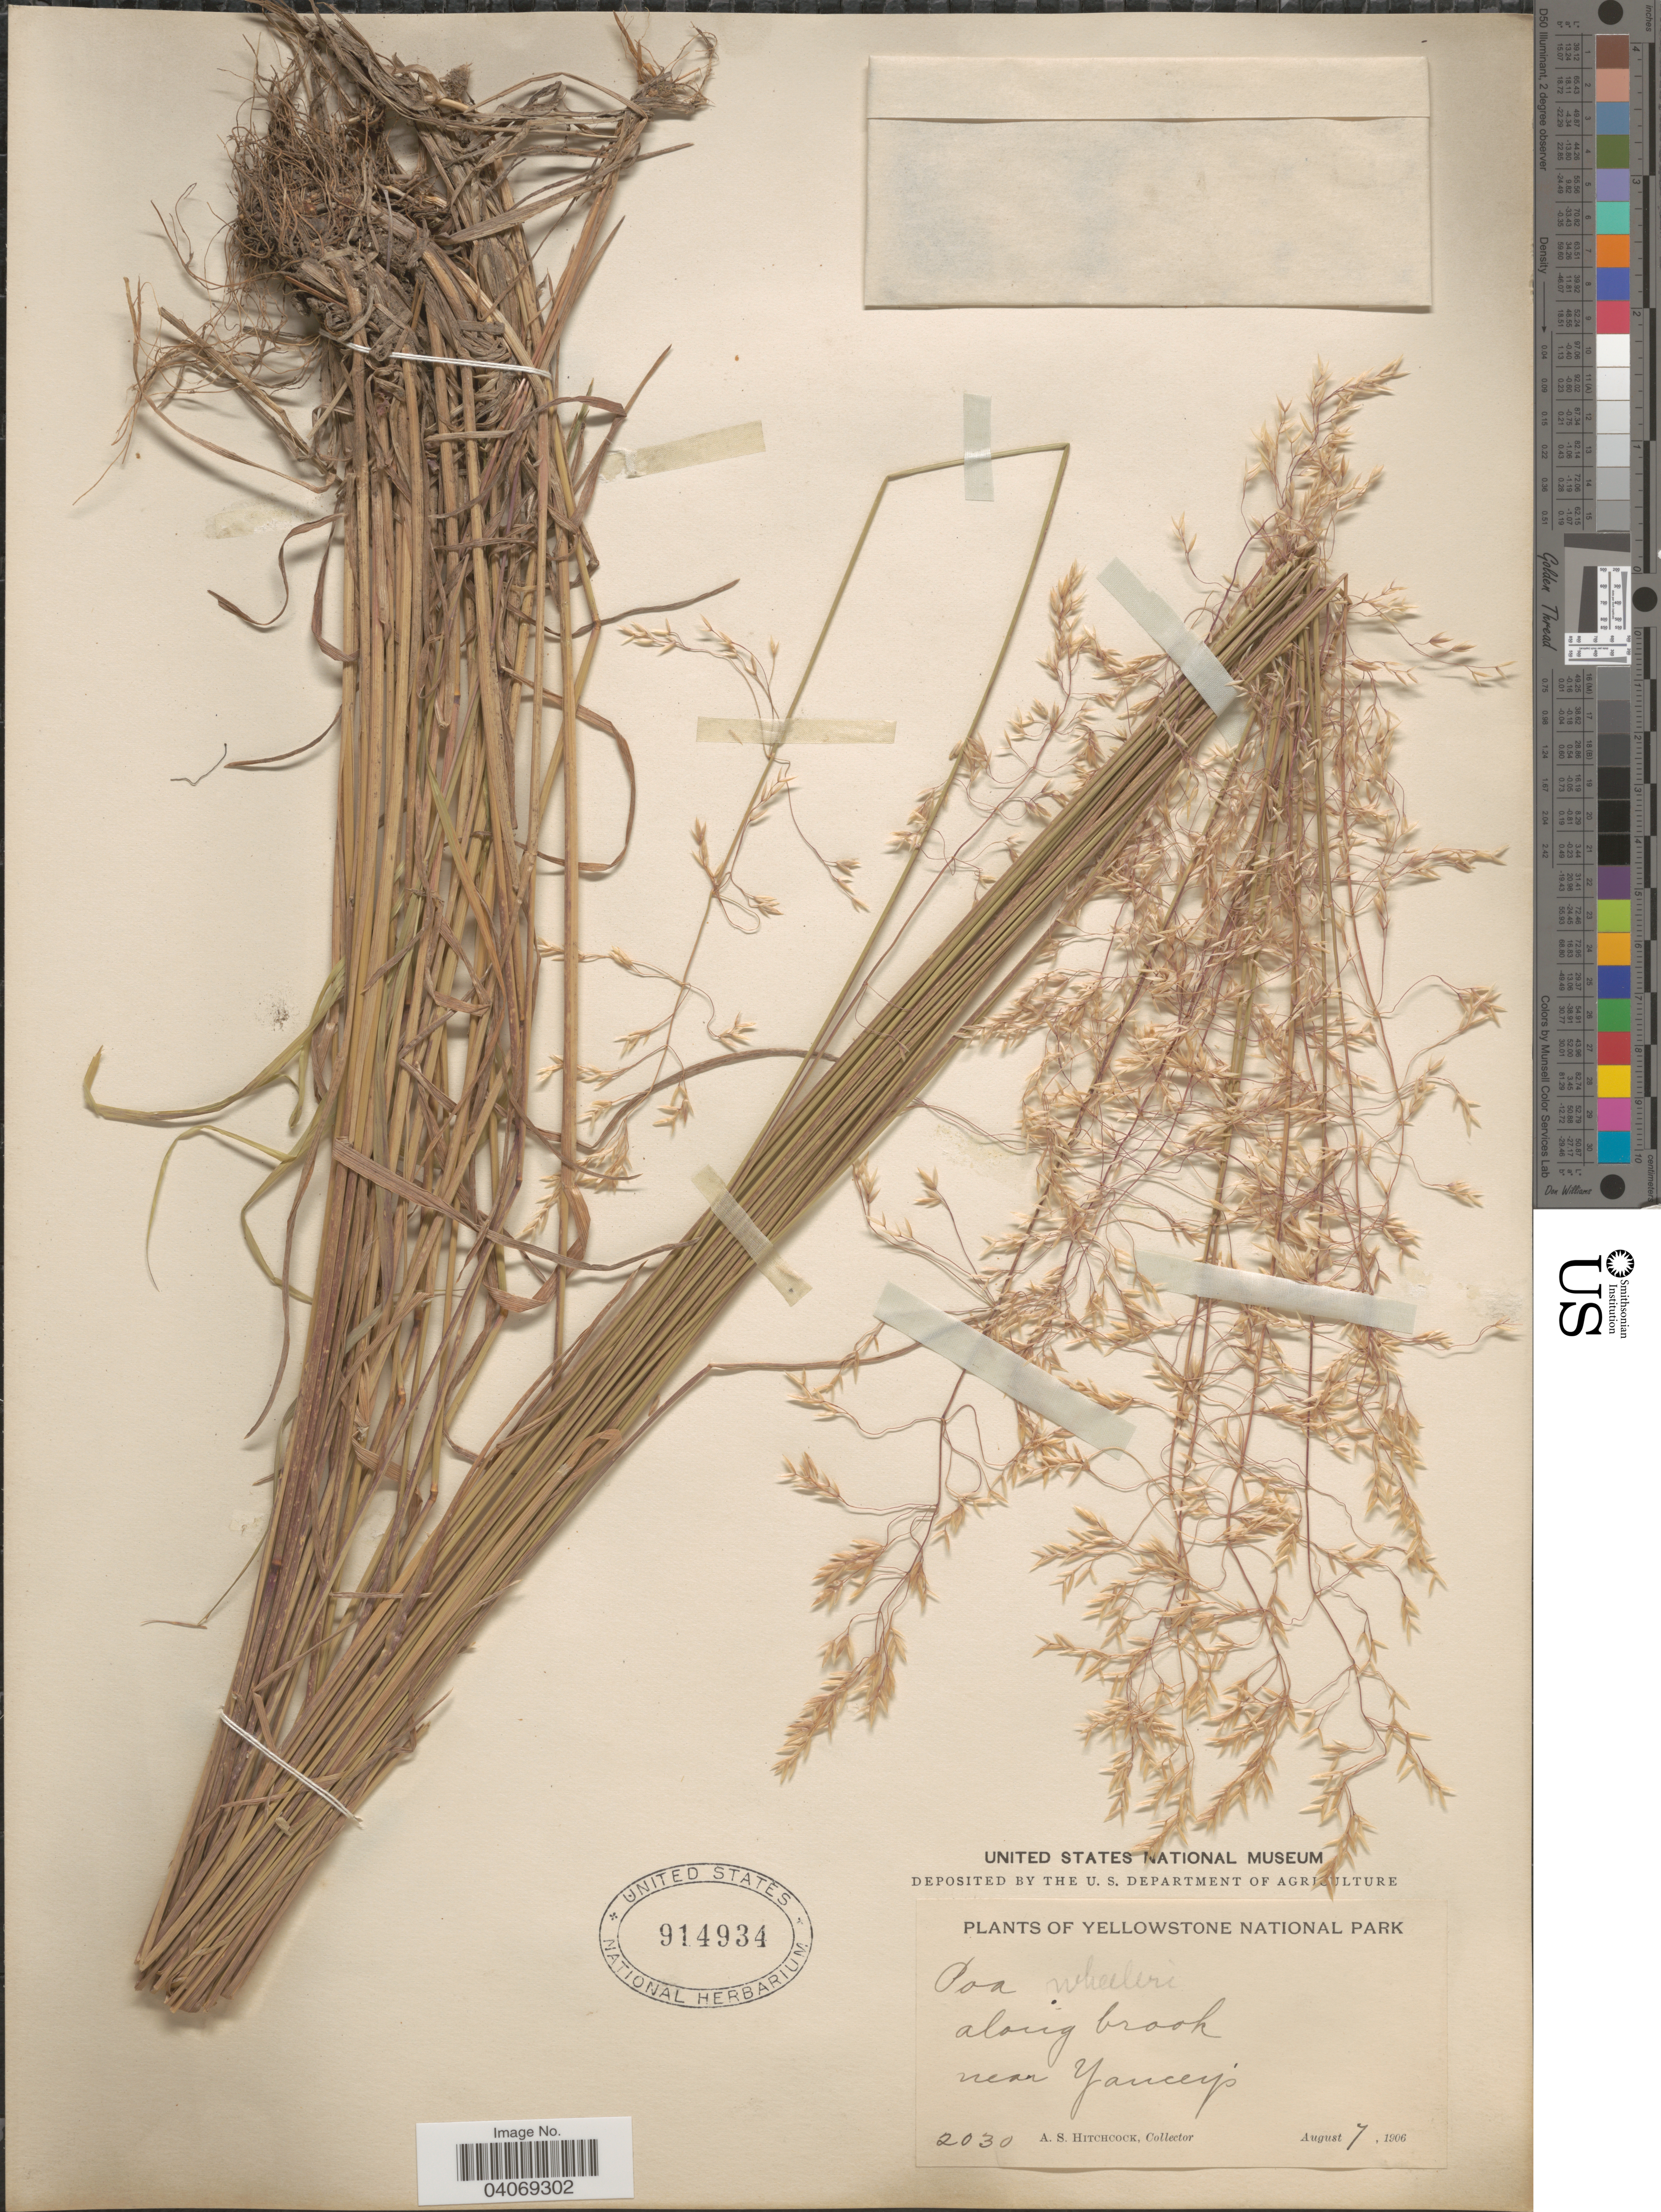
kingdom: Plantae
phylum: Tracheophyta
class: Liliopsida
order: Poales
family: Poaceae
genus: Poa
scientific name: Poa wheeleri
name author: Vasey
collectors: A. S. Hitchcock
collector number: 2030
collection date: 1906-08-07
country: United States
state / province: Wyoming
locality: Yellowstone National Park. Along brook near Yanceys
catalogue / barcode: US 914934